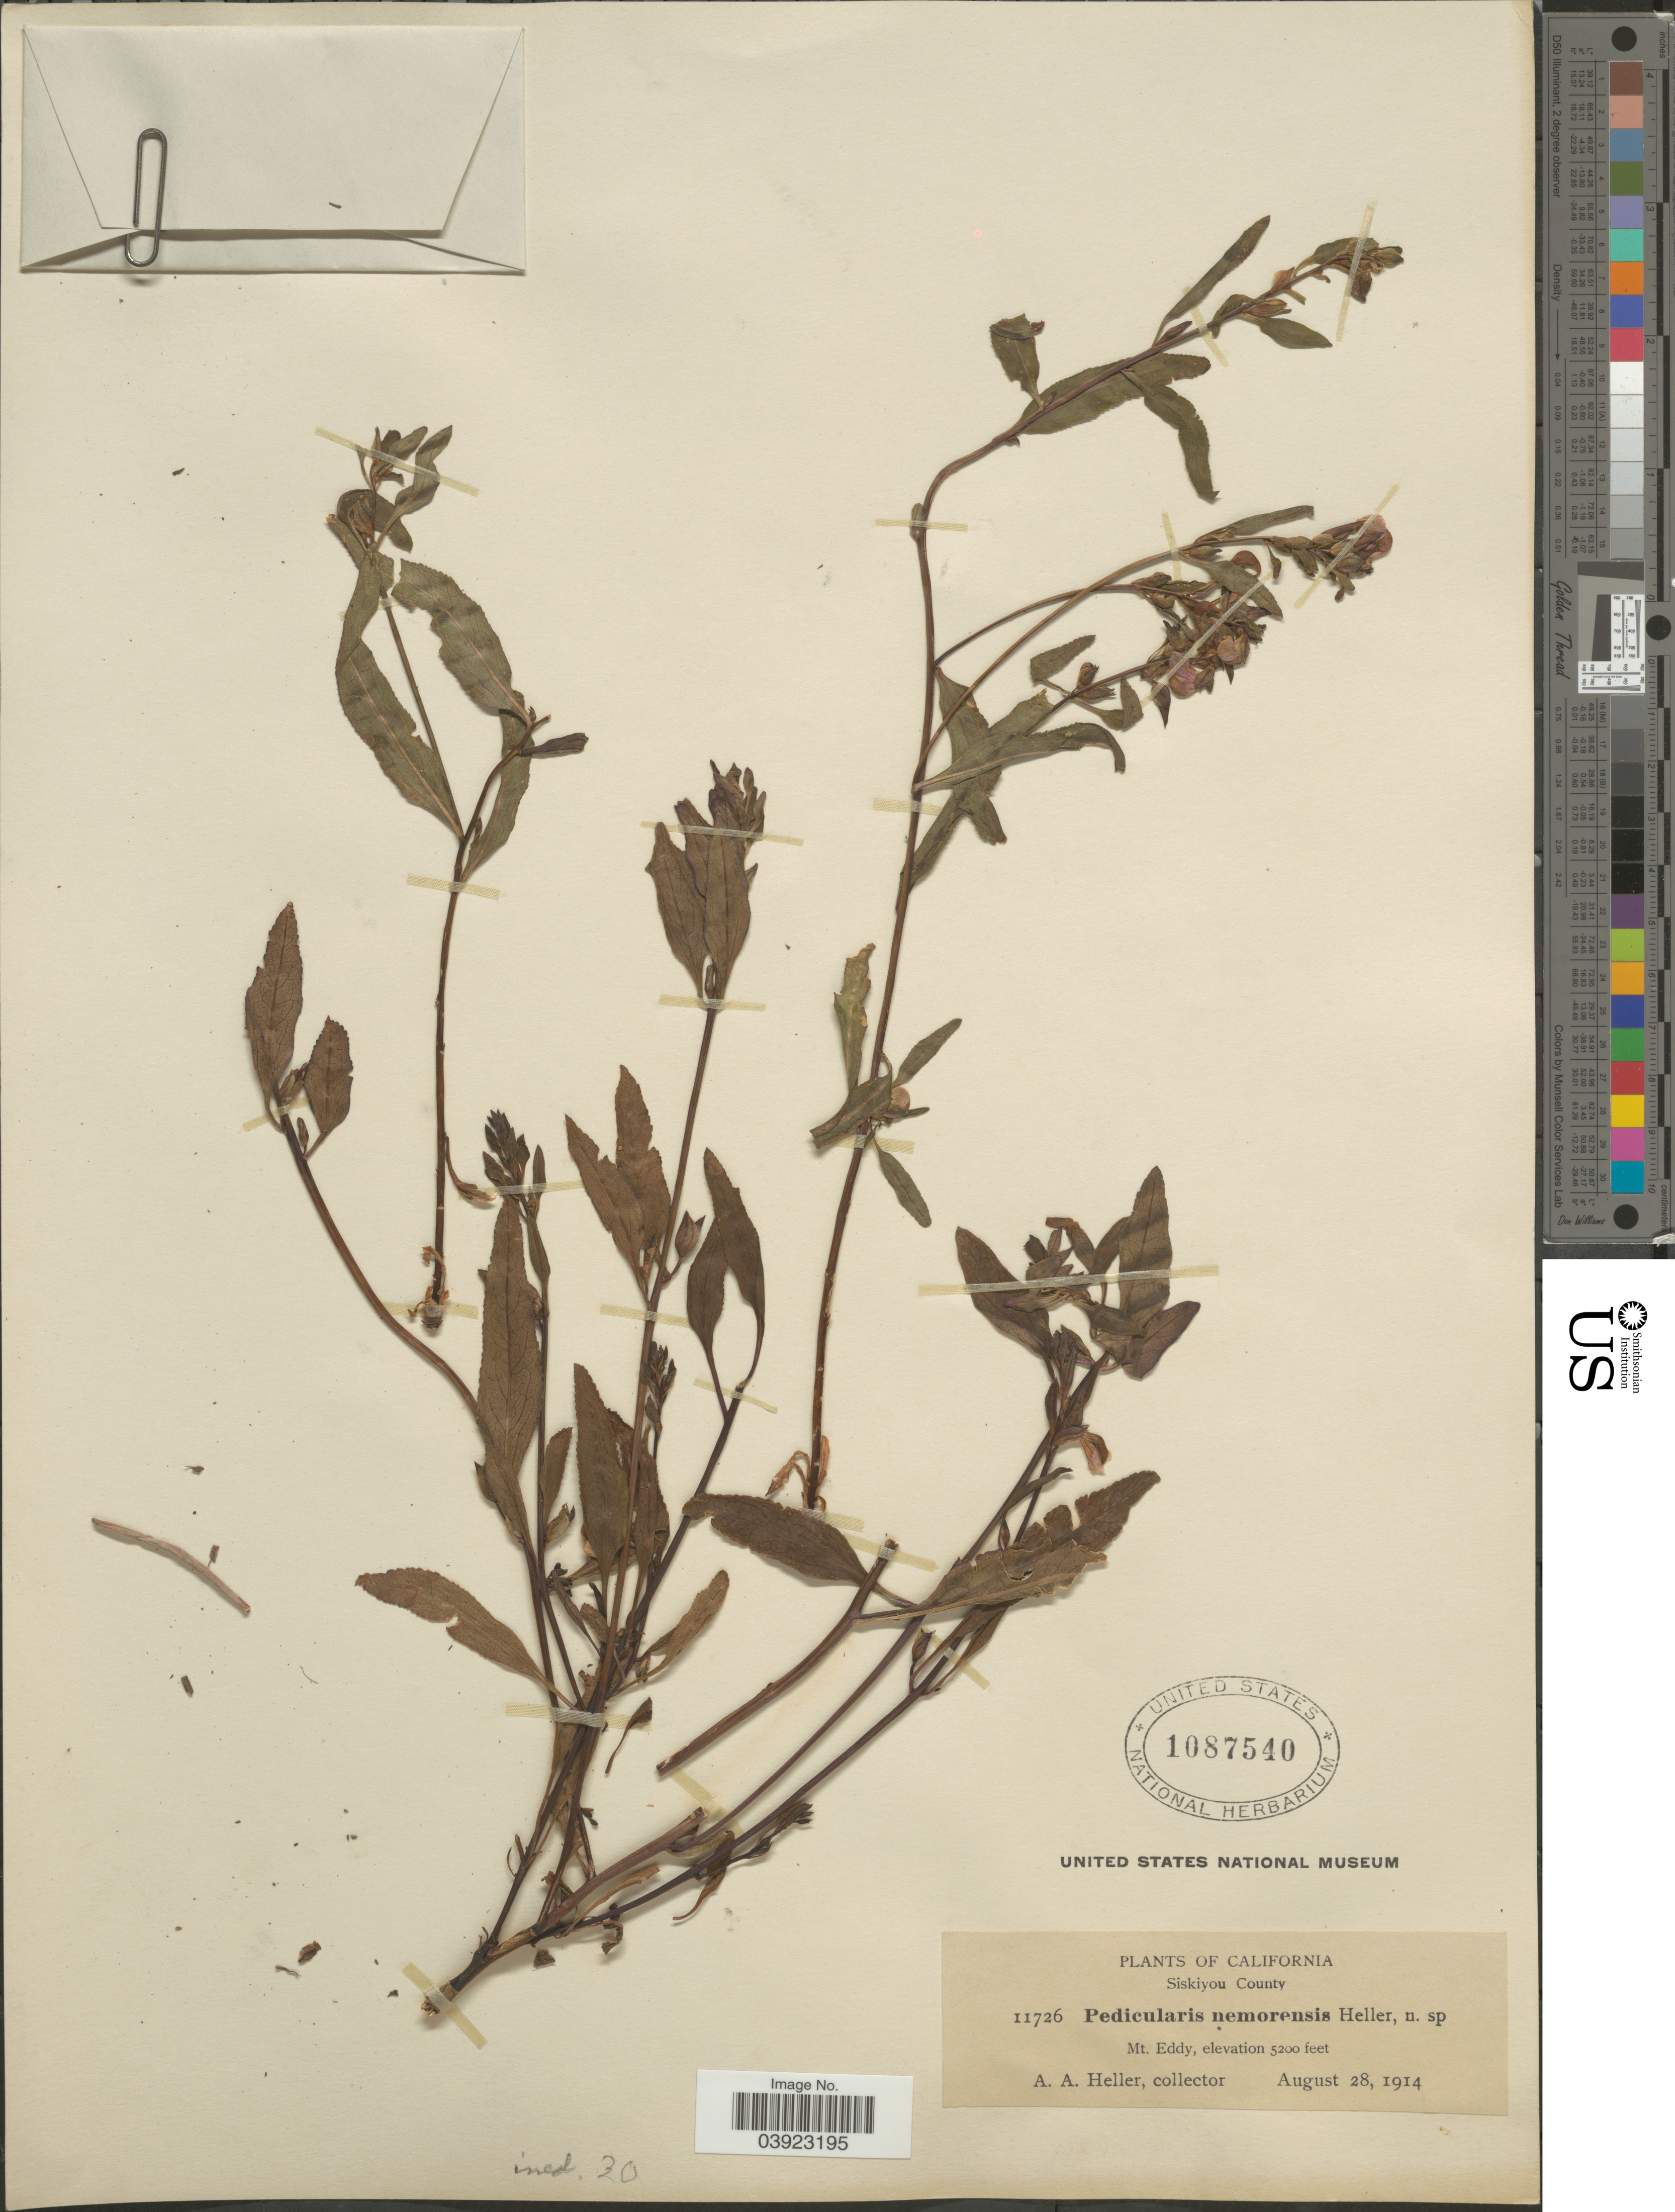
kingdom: Plantae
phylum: Tracheophyta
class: Magnoliopsida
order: Lamiales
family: Orobanchaceae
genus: Pedicularis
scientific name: Pedicularis racemosa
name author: Douglas ex Benth.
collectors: A. A. Heller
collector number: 11726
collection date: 1914-08-28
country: United States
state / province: California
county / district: Siskiyou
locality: Siskiyou County. Mt. Eddy.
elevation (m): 1585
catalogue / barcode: US 1087540